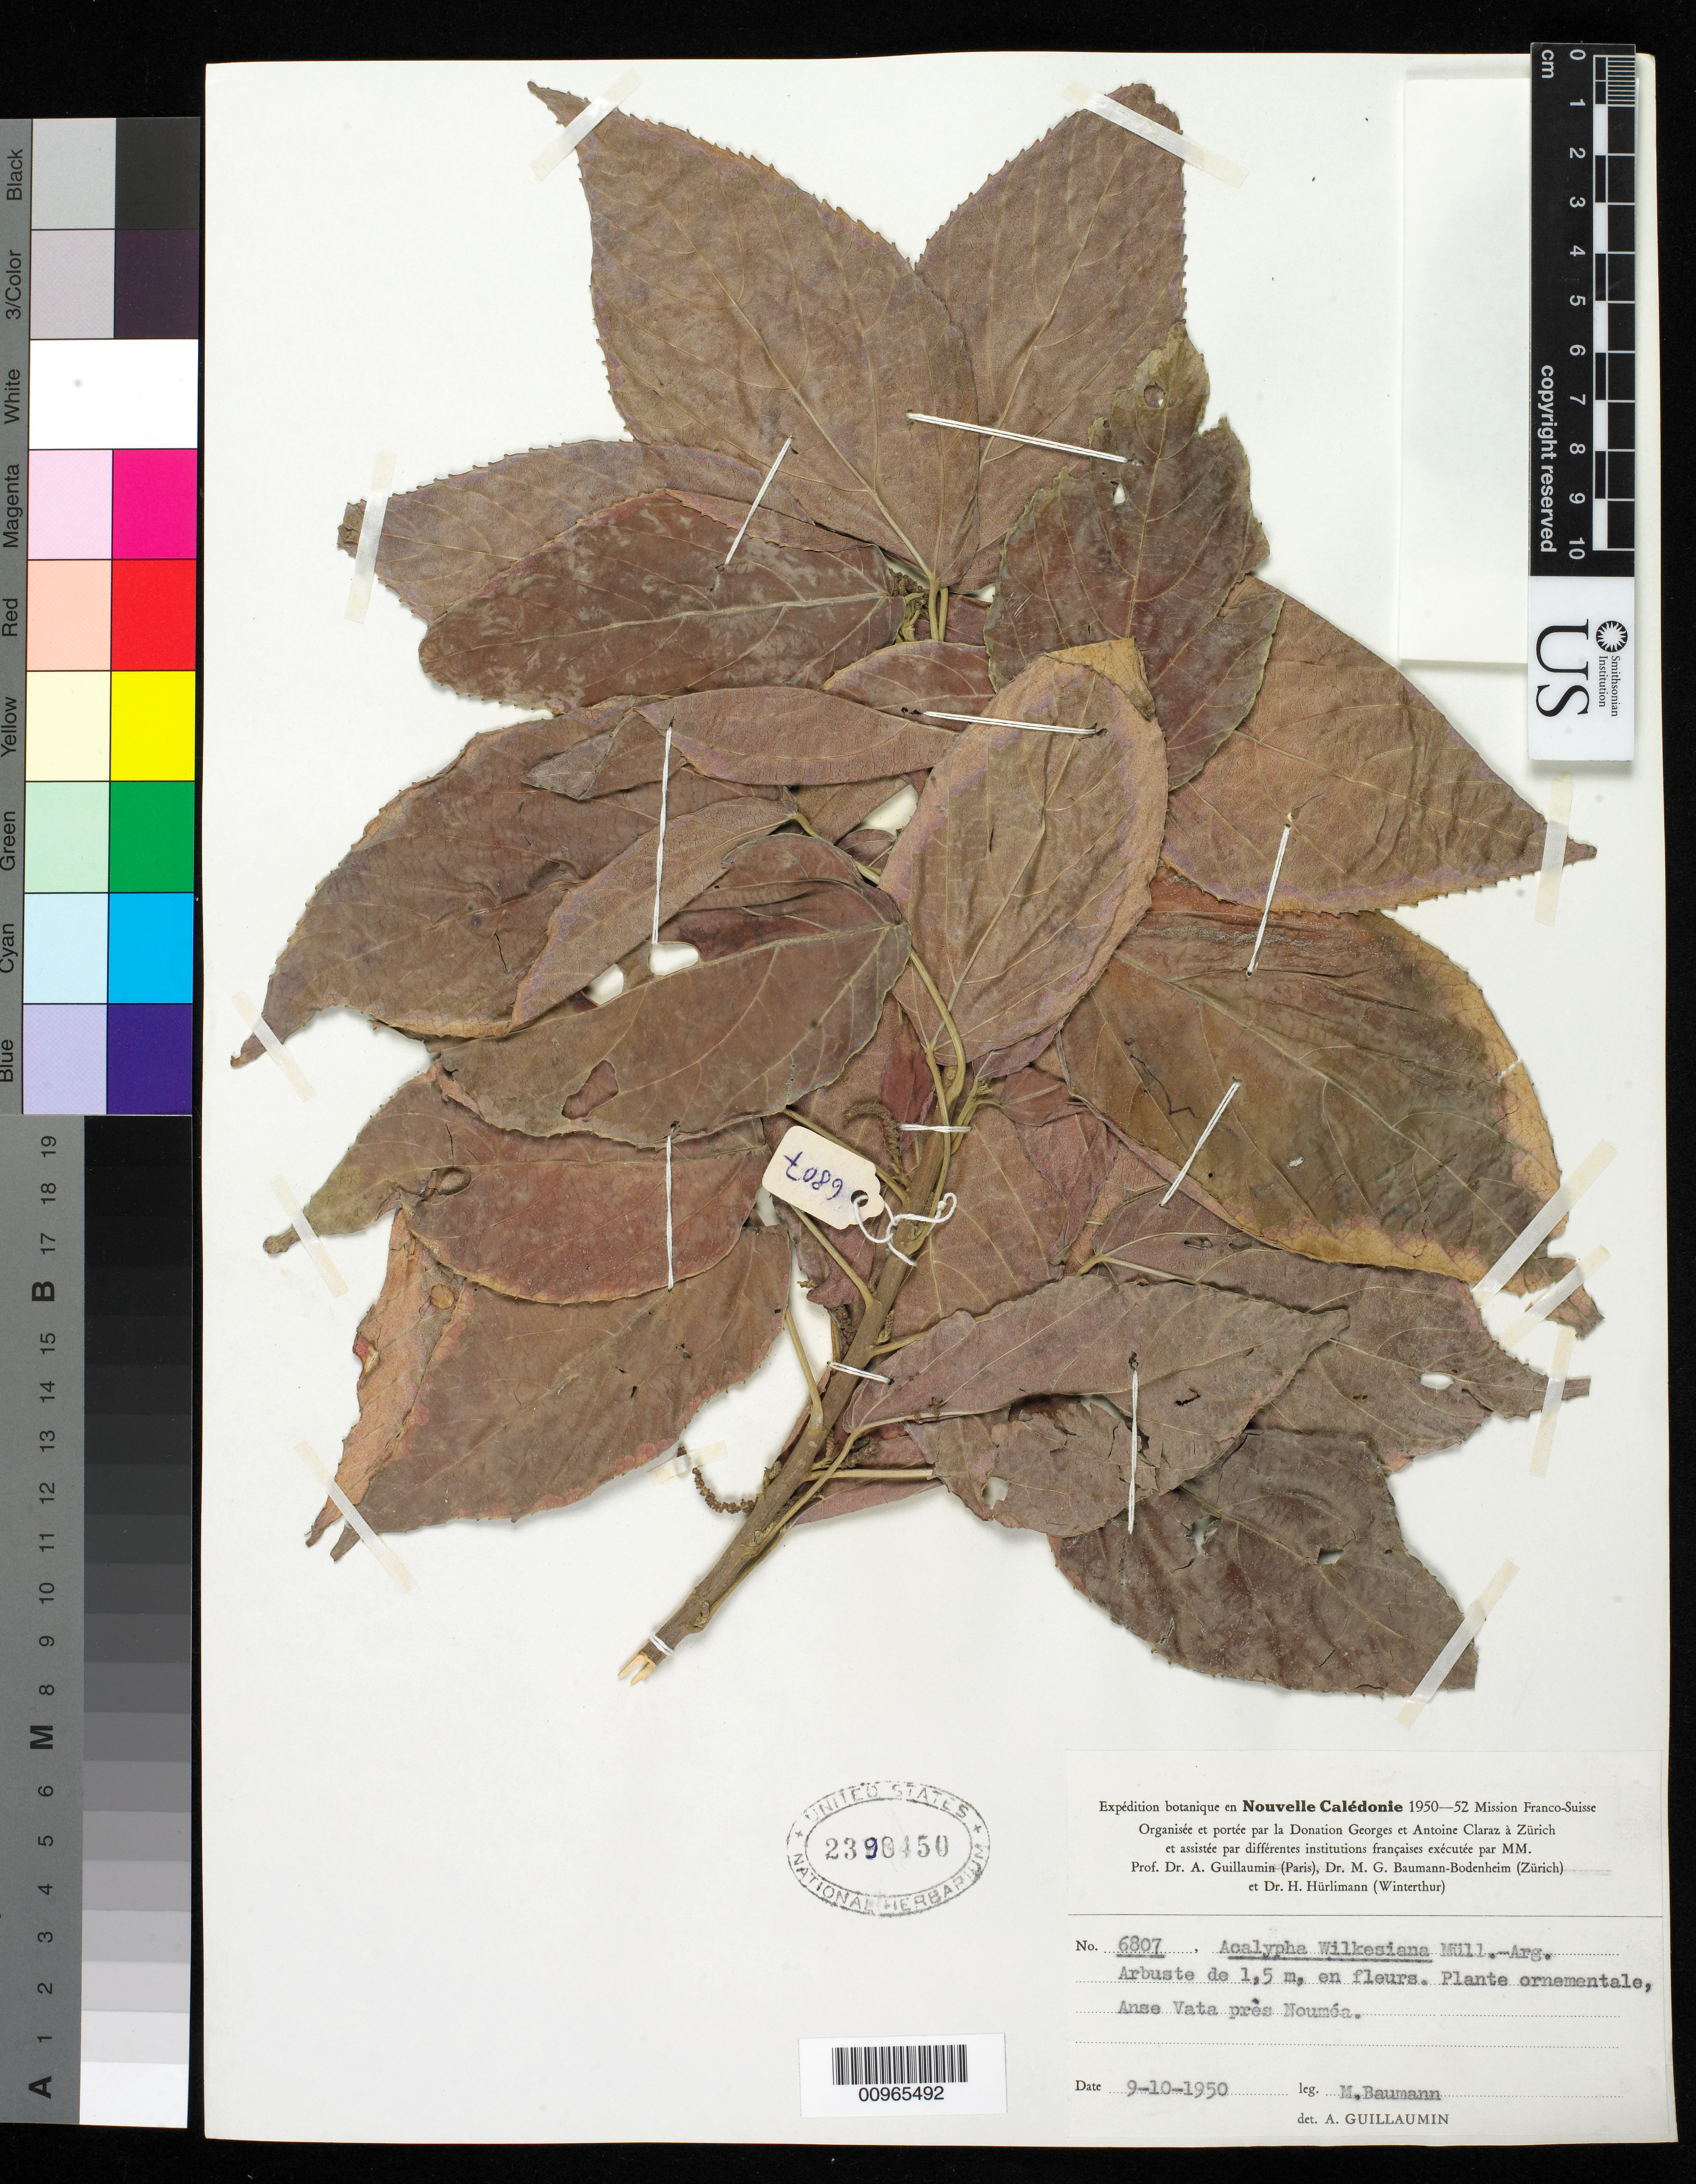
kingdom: Plantae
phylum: Tracheophyta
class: Magnoliopsida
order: Malpighiales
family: Euphorbiaceae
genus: Acalypha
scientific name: Acalypha wilkesiana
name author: Müll. Arg. in DC.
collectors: M. Baumann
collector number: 6807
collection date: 1950-09-10 or 1950-10-09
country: New Caledonia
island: New Caledonia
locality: Anse Vata (Vata Cove) near Noumea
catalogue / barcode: US 239450